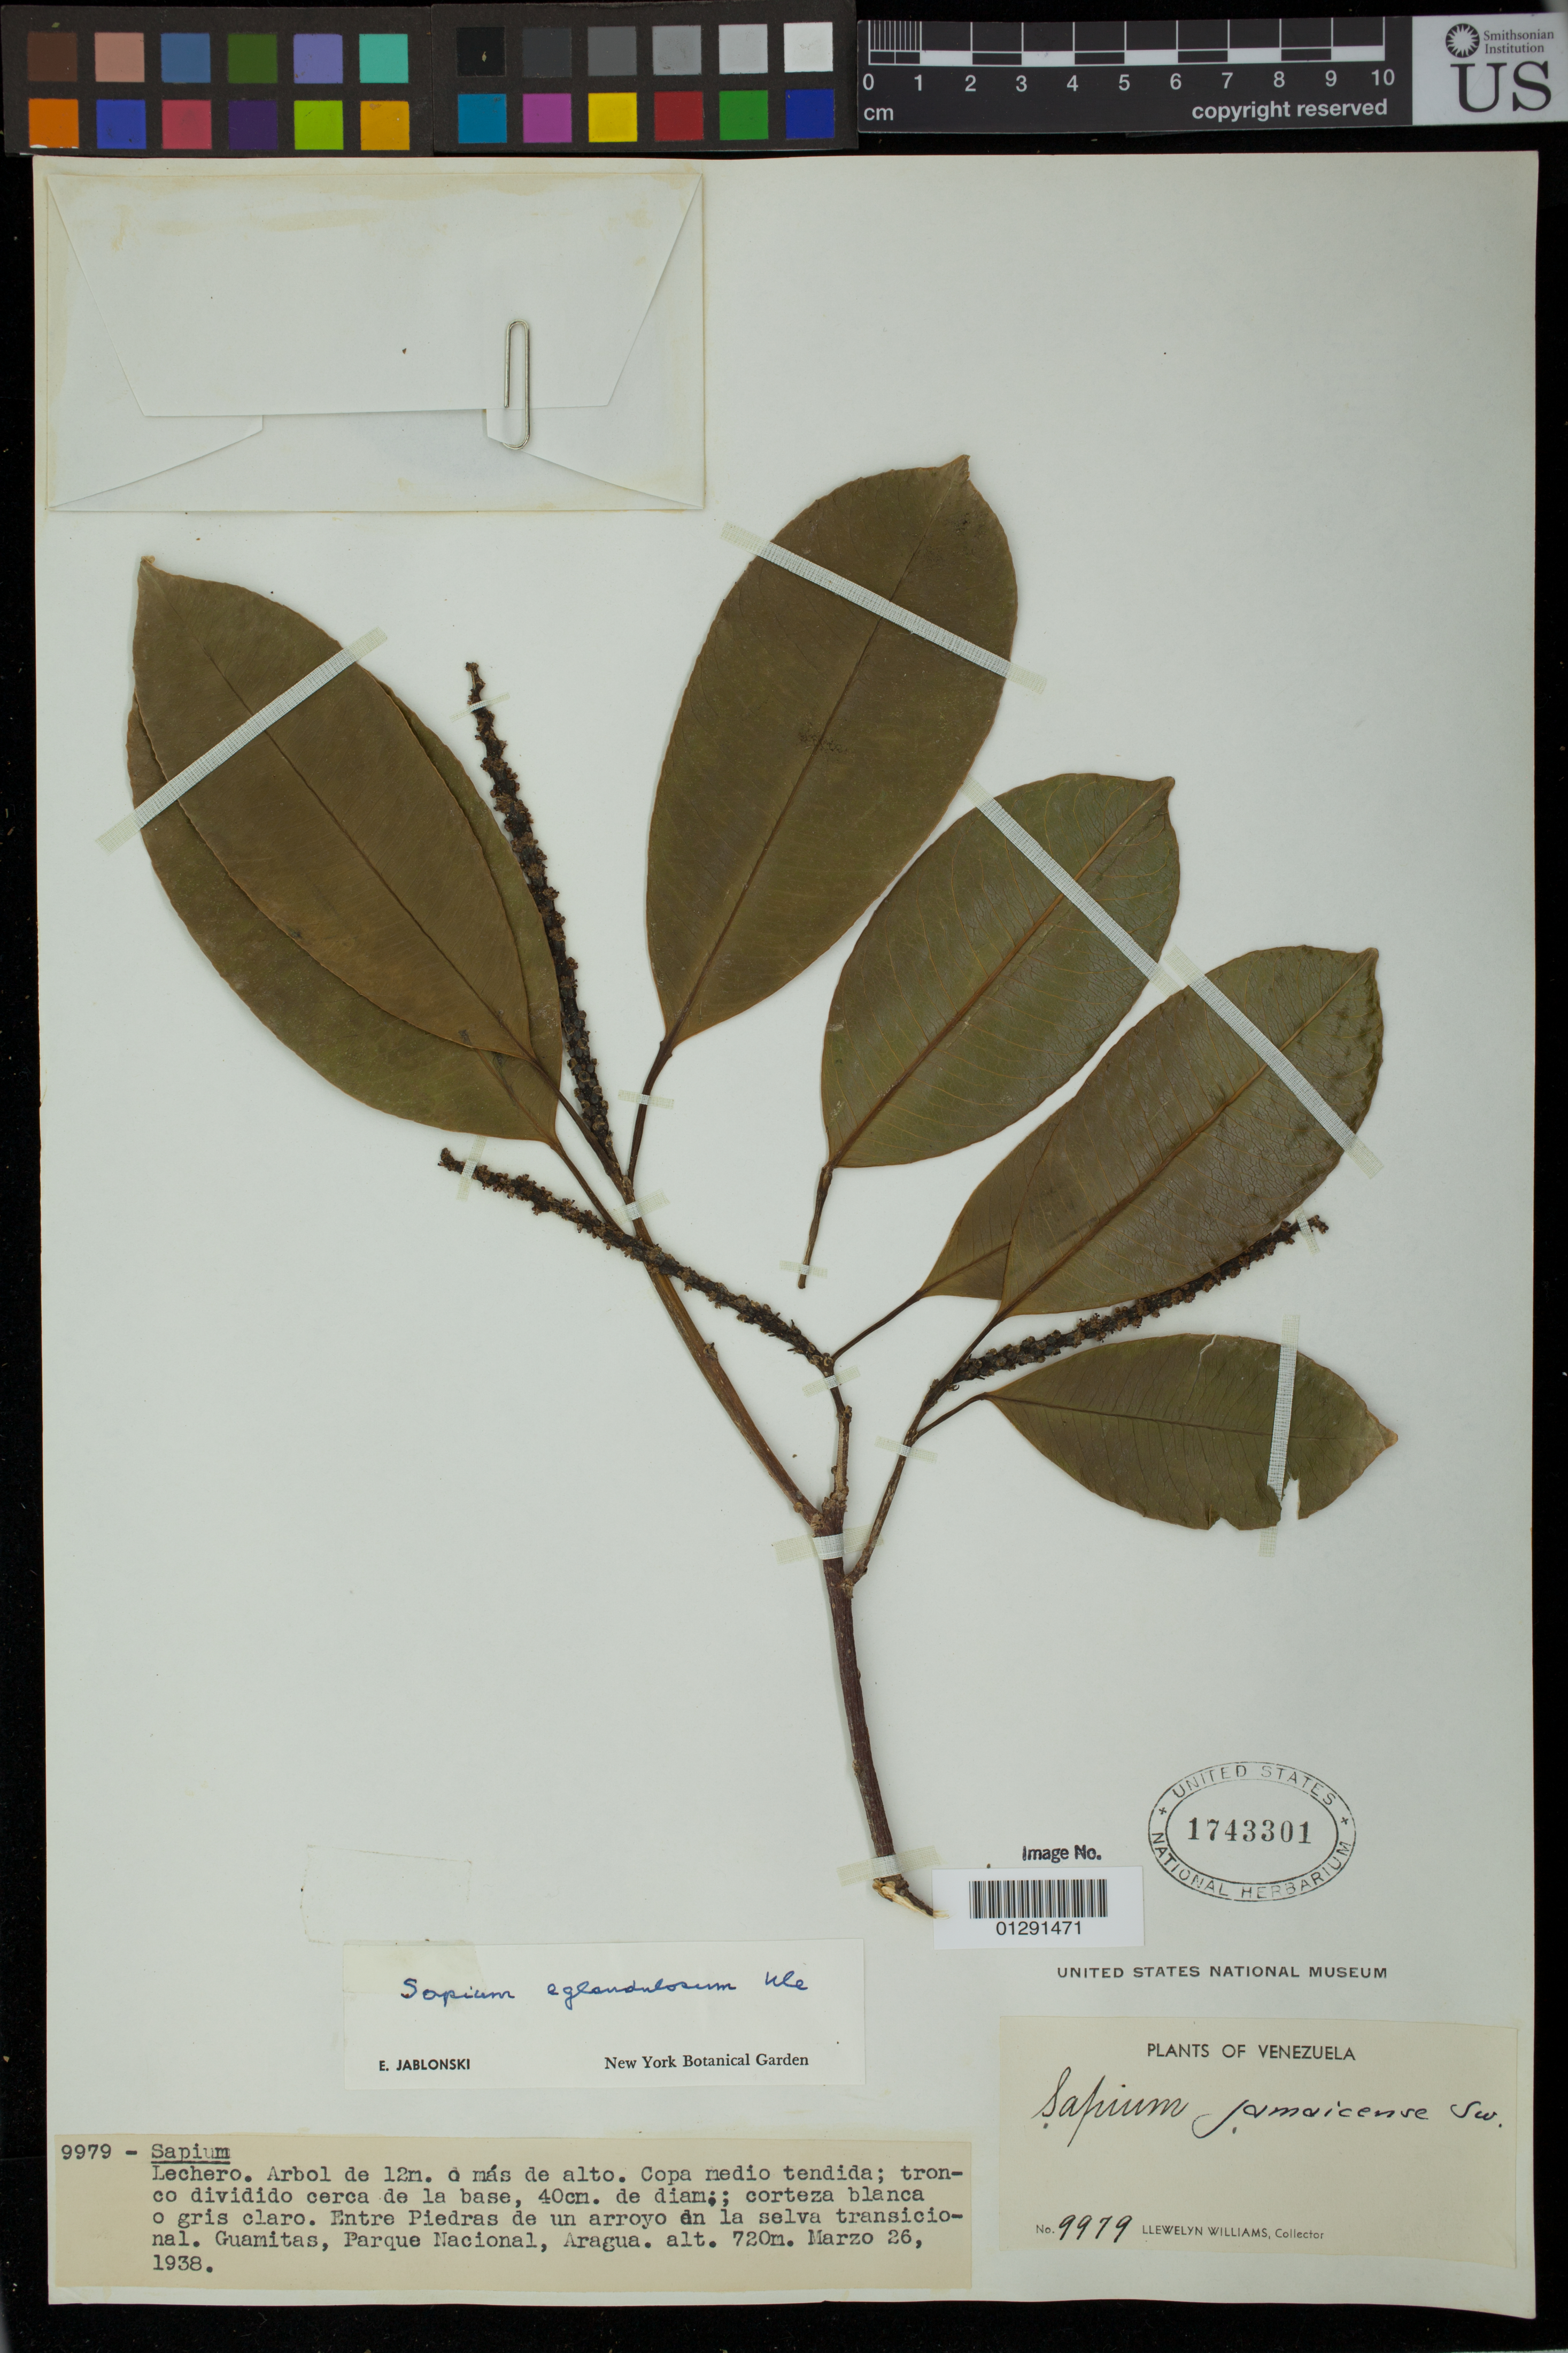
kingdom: Plantae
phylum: Tracheophyta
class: Magnoliopsida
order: Malpighiales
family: Euphorbiaceae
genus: Sapium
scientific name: Sapium lauriflorum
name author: (A. Rich.) Griseb.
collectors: Ll. Williams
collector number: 9979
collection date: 1938-03-26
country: Venezuela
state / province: Aragua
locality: Guamitas, Parque Nacional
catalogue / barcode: US 1743301